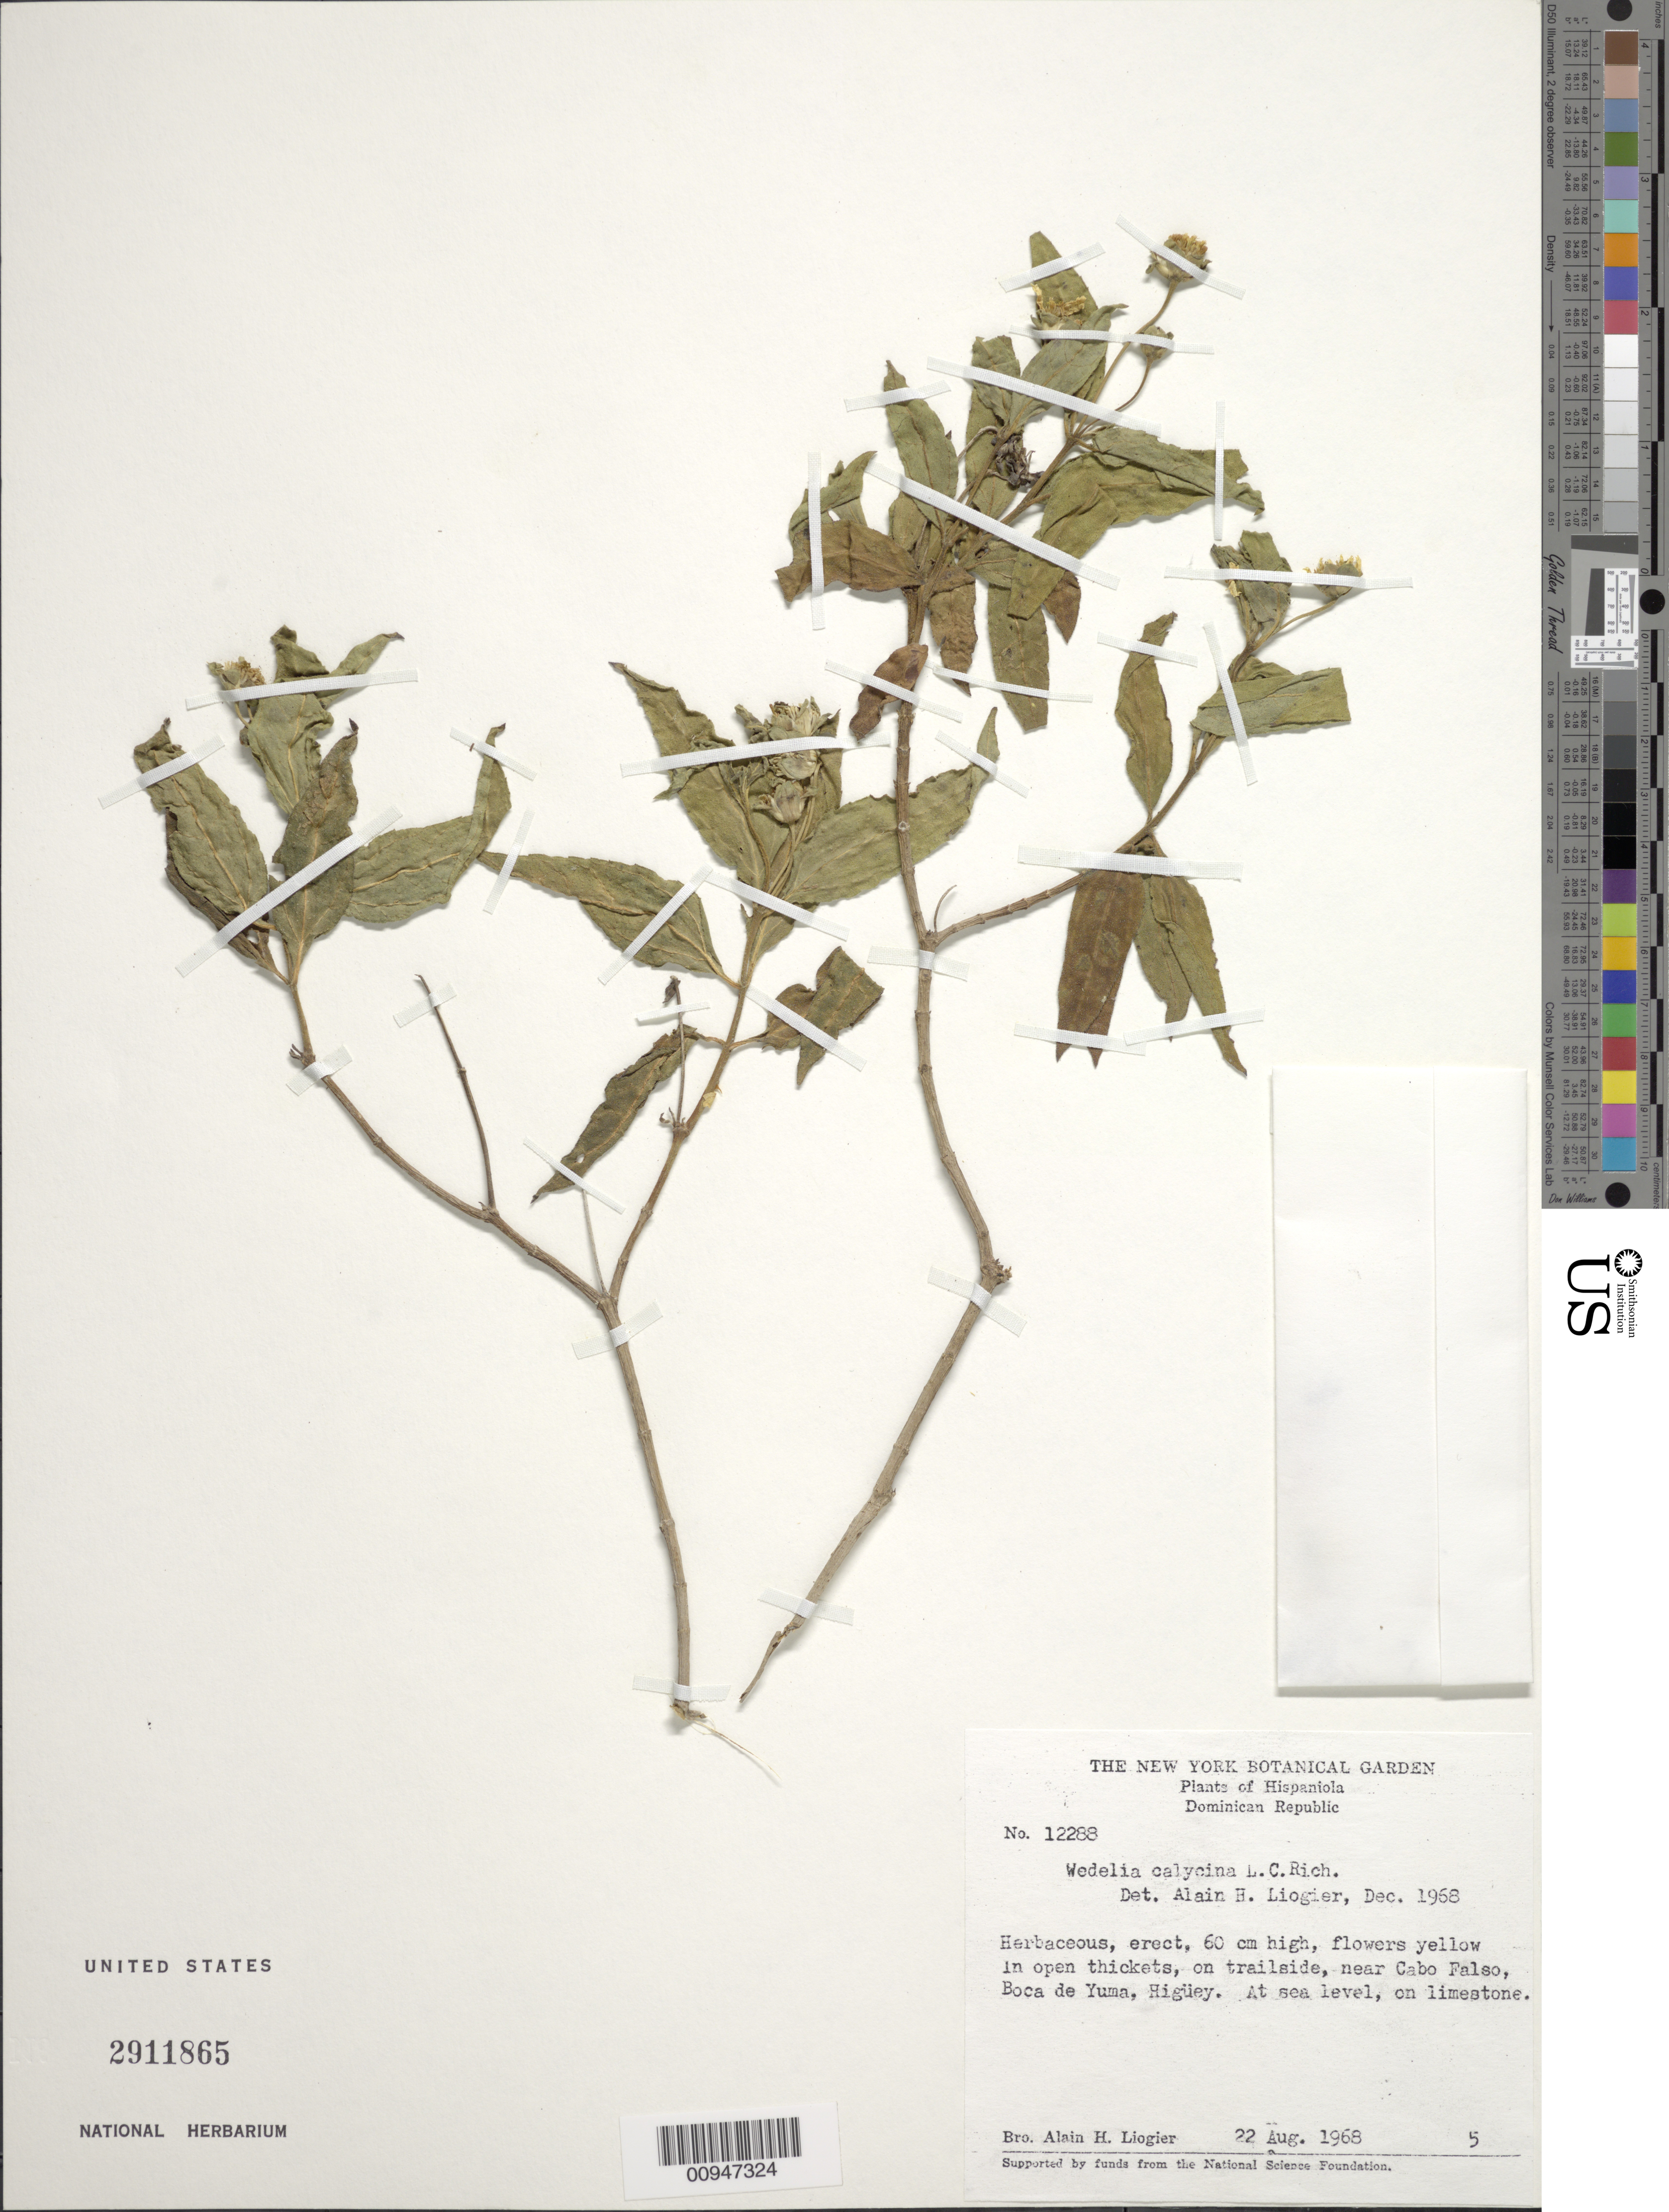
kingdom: Plantae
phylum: Tracheophyta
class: Magnoliopsida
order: Asterales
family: Asteraceae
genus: Wedelia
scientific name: Wedelia calycina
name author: Rich.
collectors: A. H. Liogier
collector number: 12288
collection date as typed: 22 Aug 1968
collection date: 1968-08-22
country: Dominican Republic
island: Hispaniola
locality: On trailside, near Cabo Falso, Boca de Yuma, Higüey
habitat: On limestone in open thickets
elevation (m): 0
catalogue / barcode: US 2911865